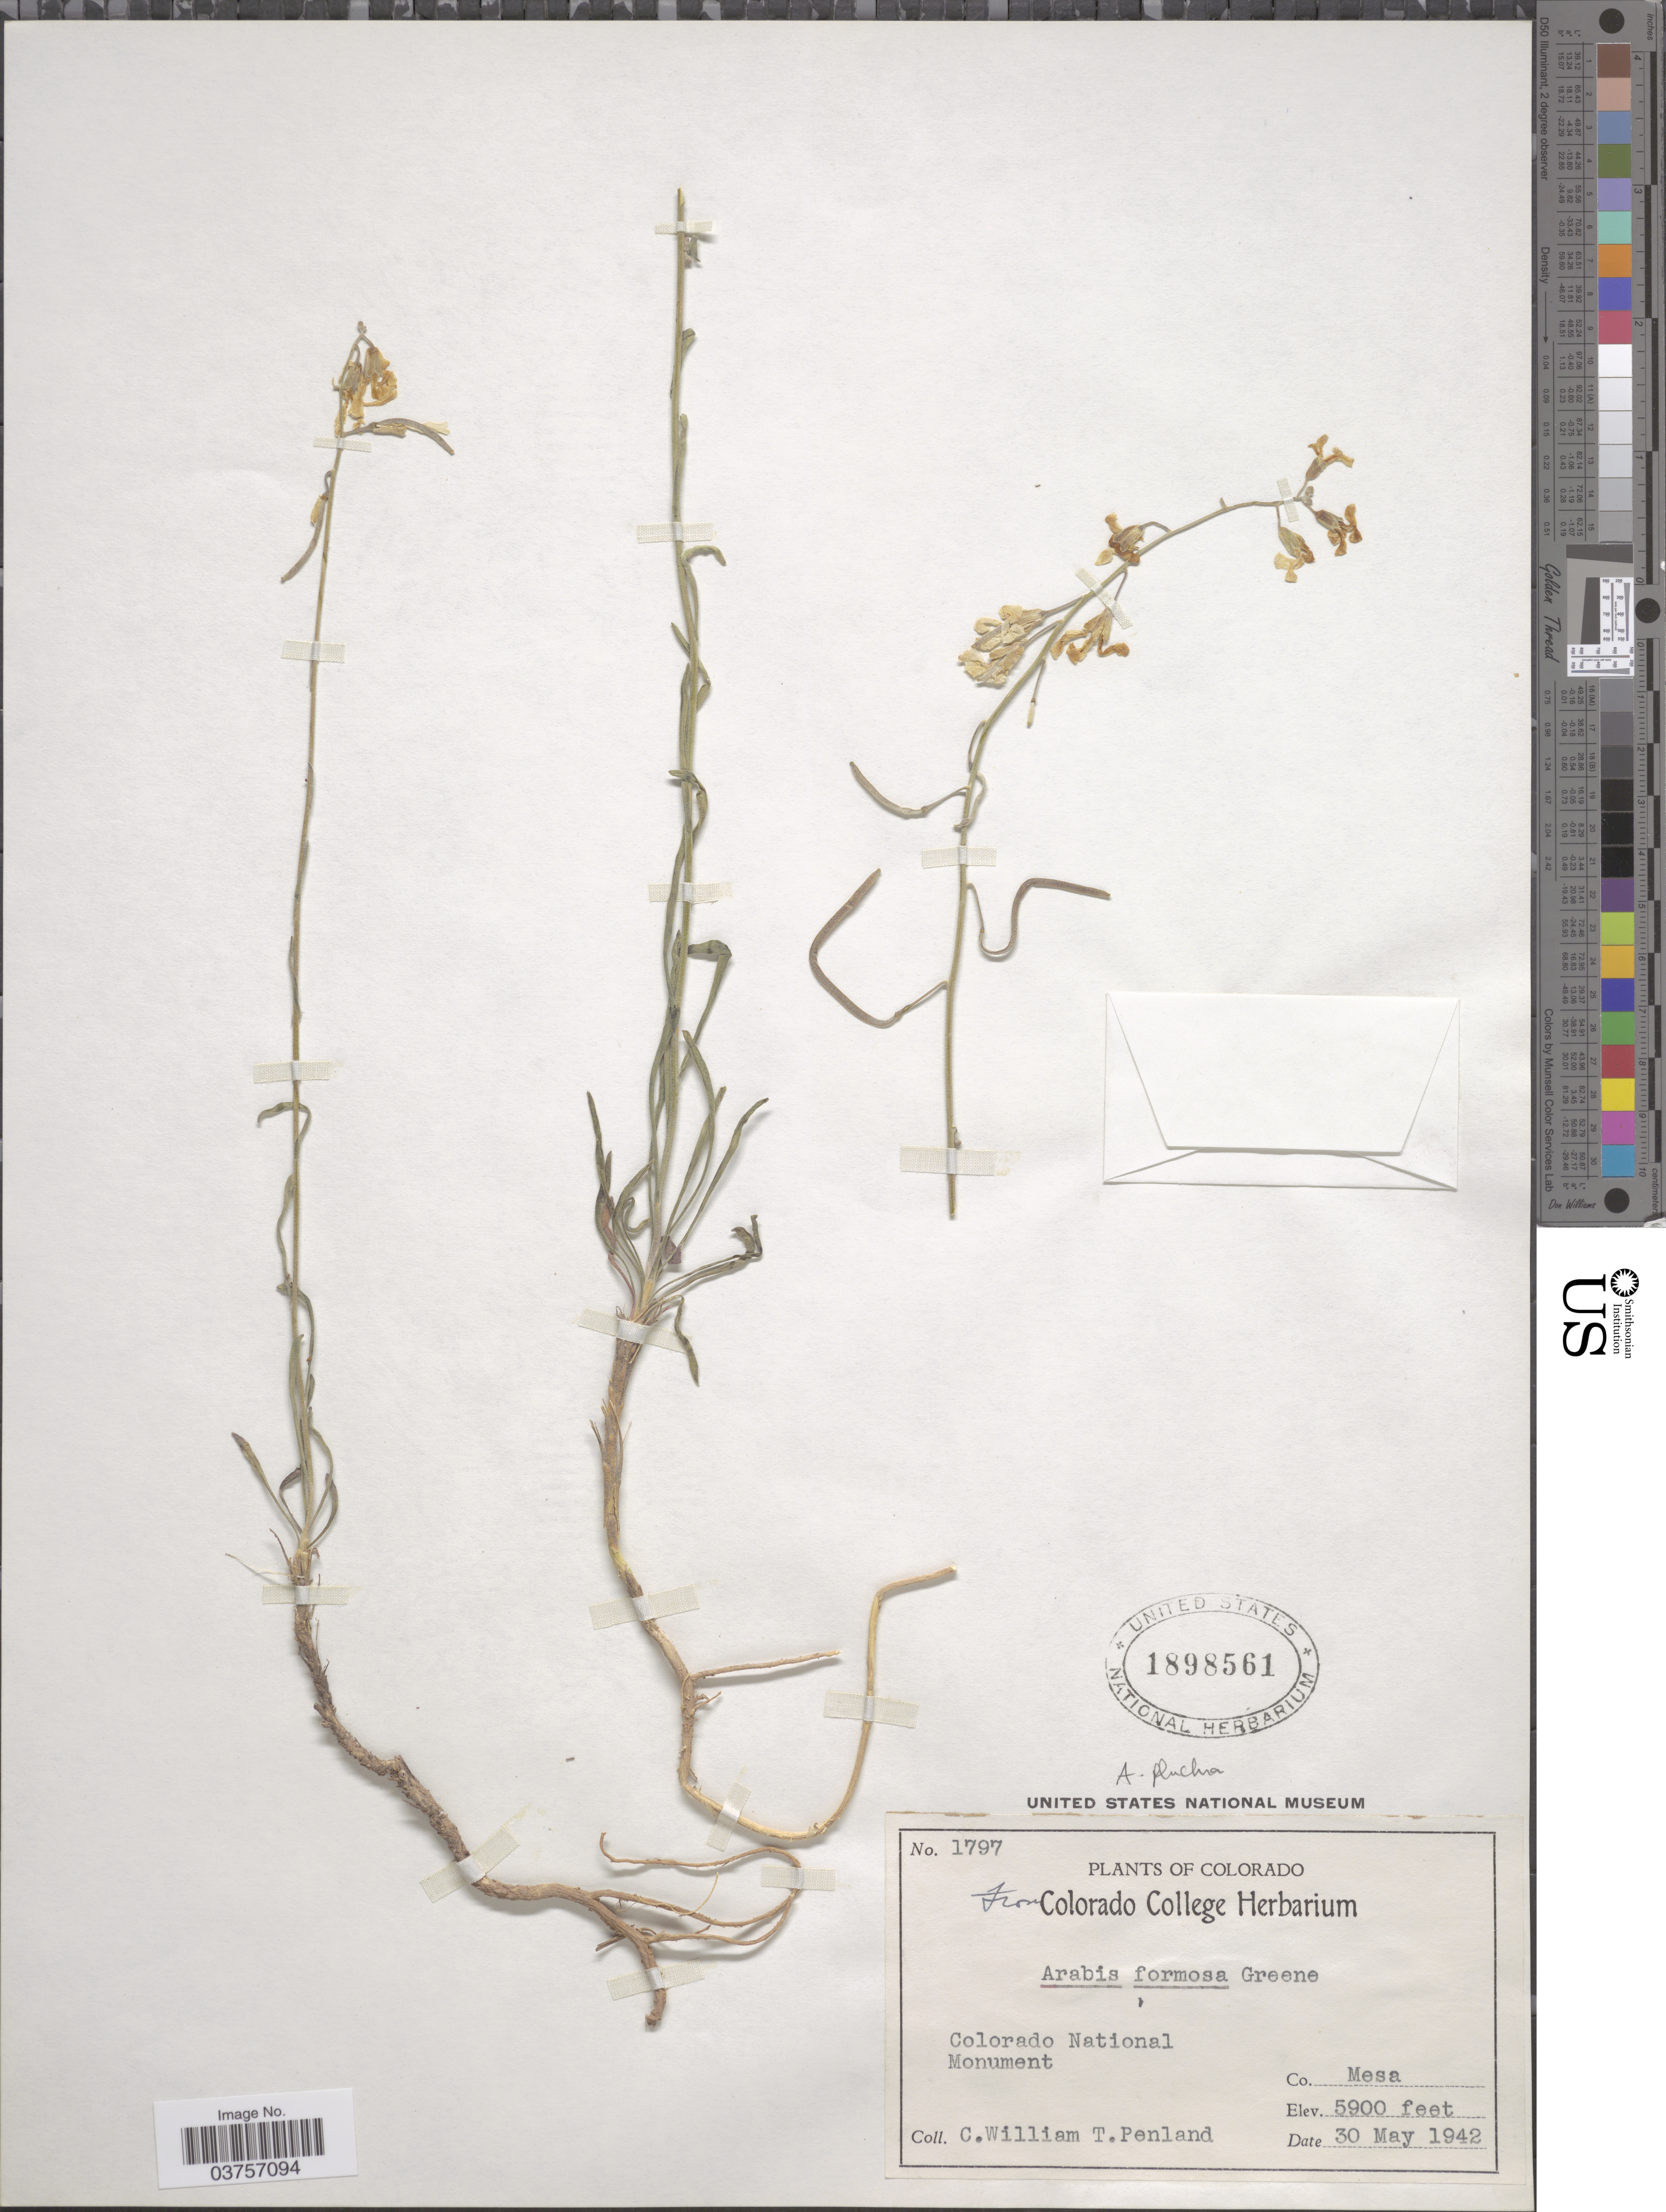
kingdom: Plantae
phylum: Tracheophyta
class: Magnoliopsida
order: Brassicales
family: Brassicaceae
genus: Arabis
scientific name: Arabis formosa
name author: Greene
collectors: C. William & T. Penland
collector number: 1797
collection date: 1942-05-30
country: United States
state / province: Colorado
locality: Colorado National Monument. Co. Mesa.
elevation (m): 1798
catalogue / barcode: US 1898561